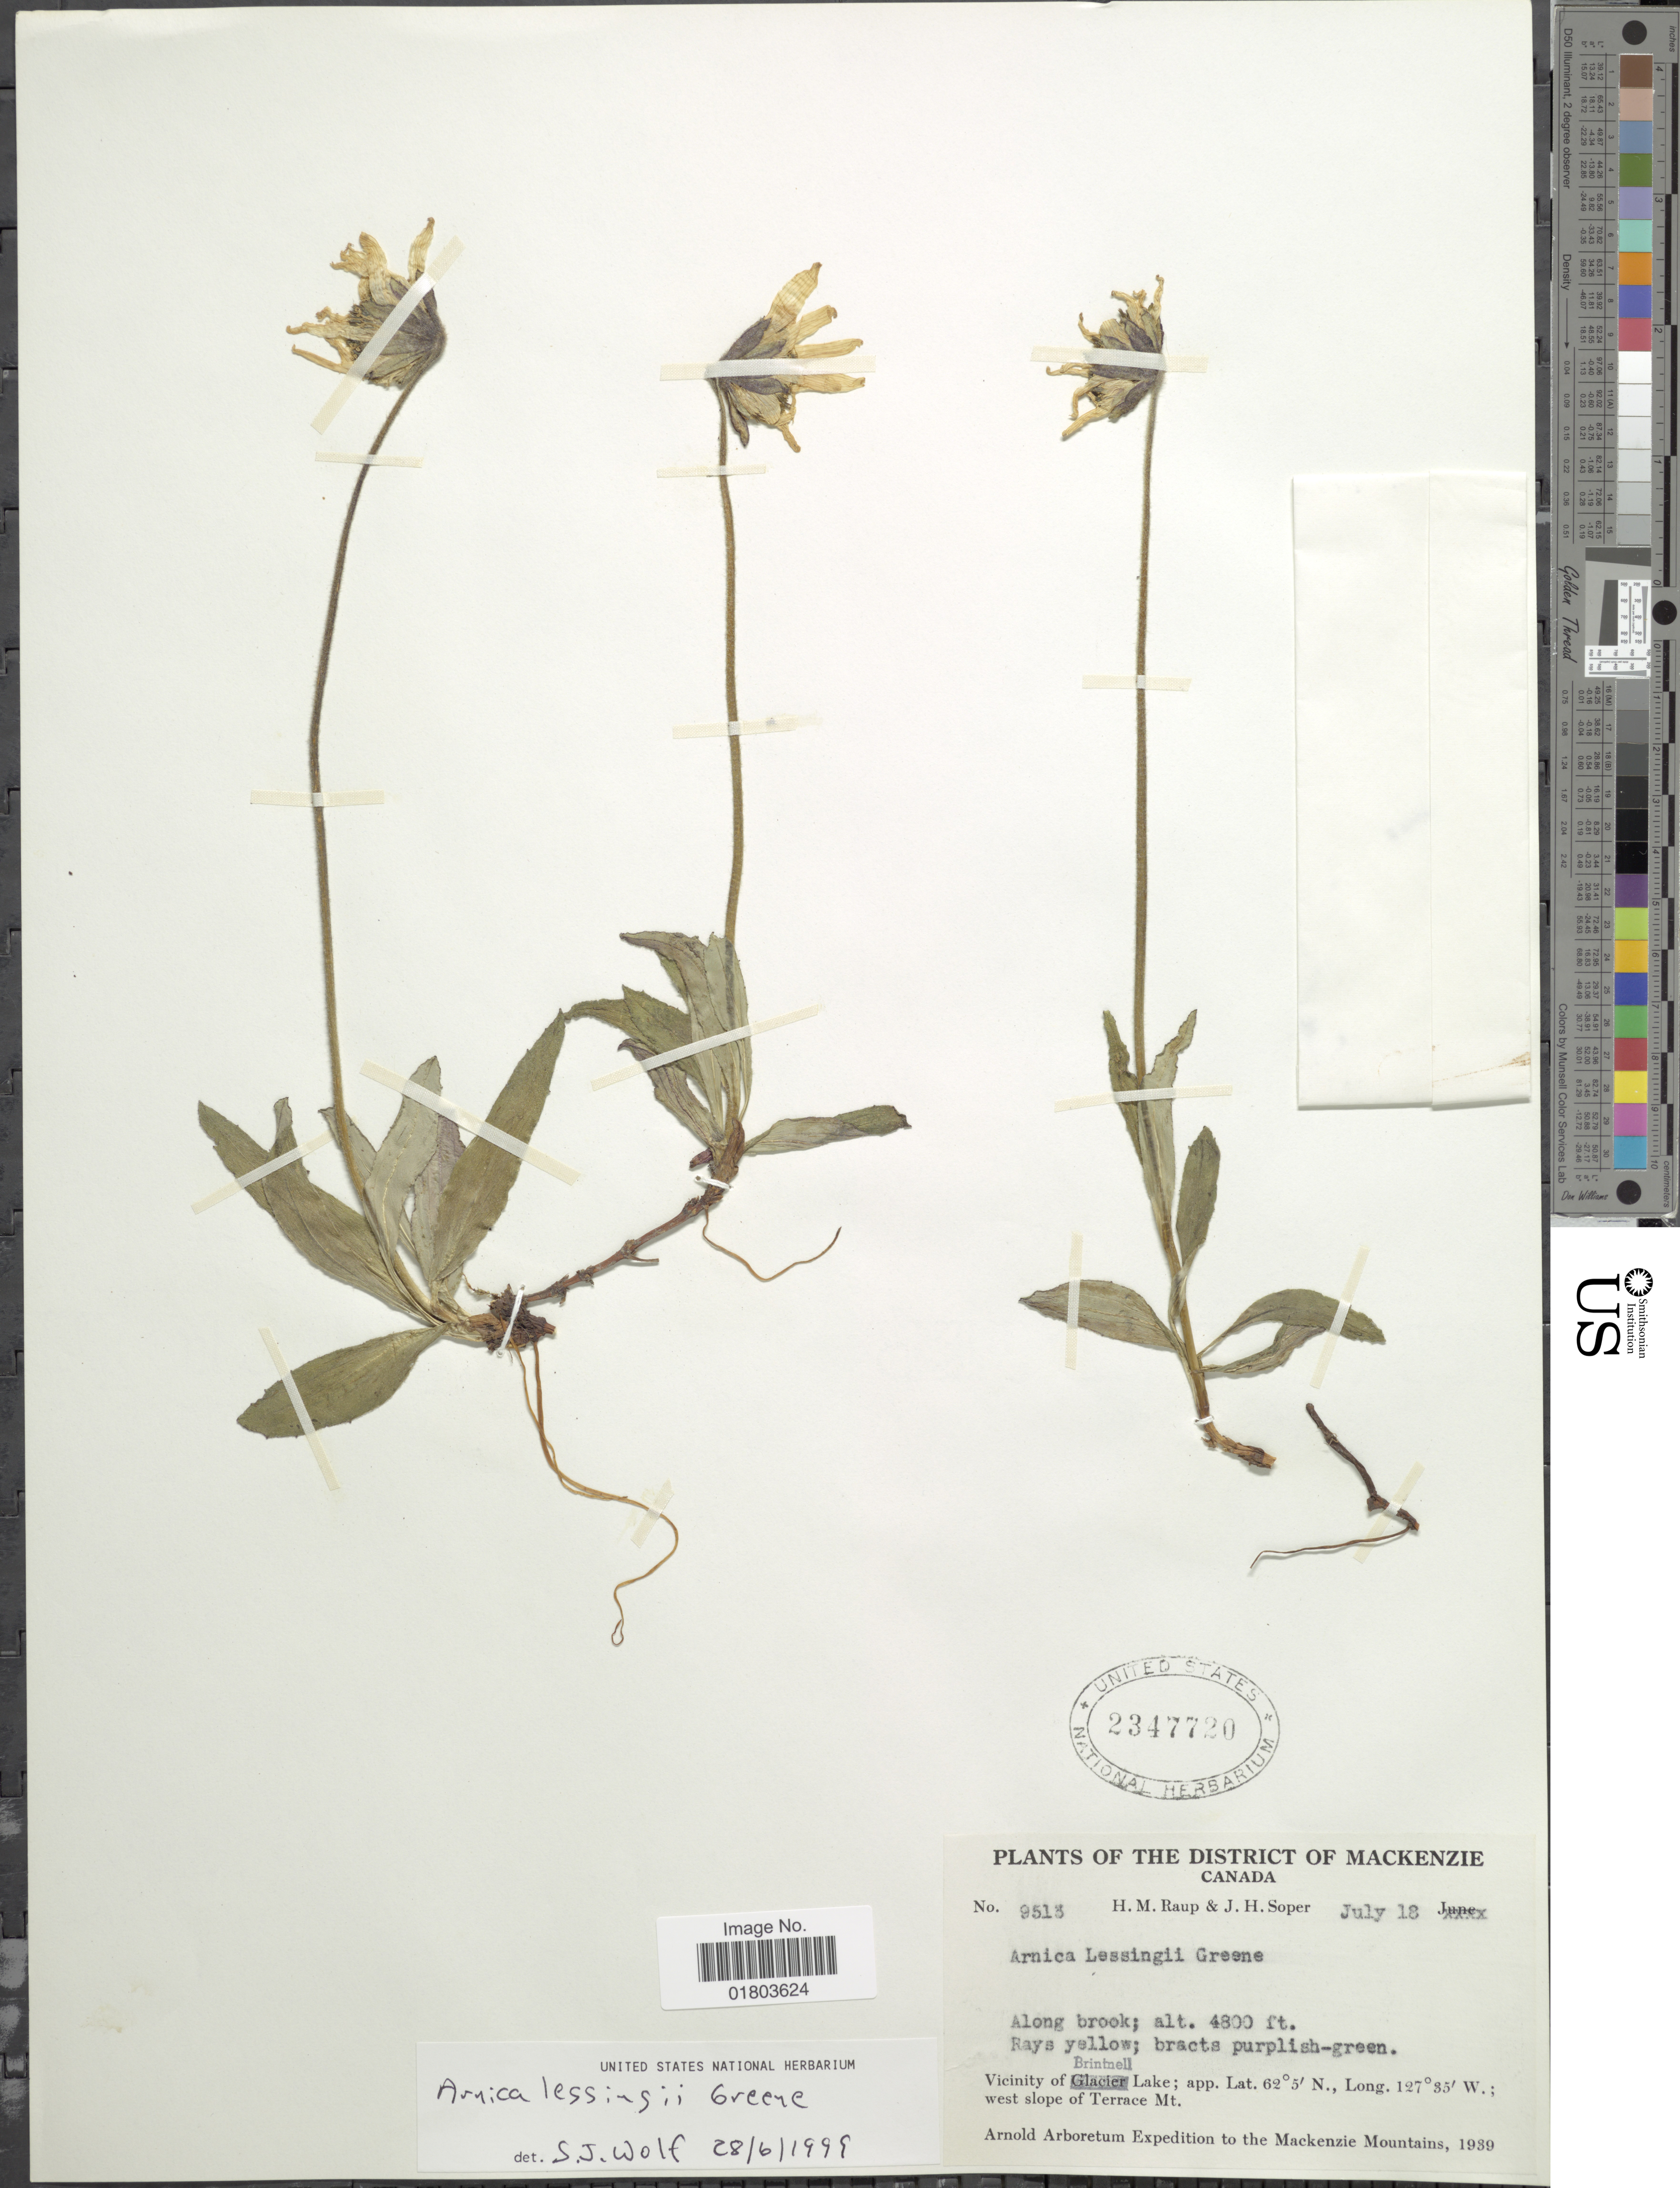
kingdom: Plantae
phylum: Tracheophyta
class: Magnoliopsida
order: Asterales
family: Asteraceae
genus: Arnica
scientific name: Arnica lessingii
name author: (Torr. & A. Gray) Greene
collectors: H. Raup & J. H. Soper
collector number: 9513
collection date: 1939-07-18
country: Canada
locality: The District of Mackenzie, Along brook, Vicinity of Brintnell, west slope of Terrace Mt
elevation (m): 1463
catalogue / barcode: US 2347720